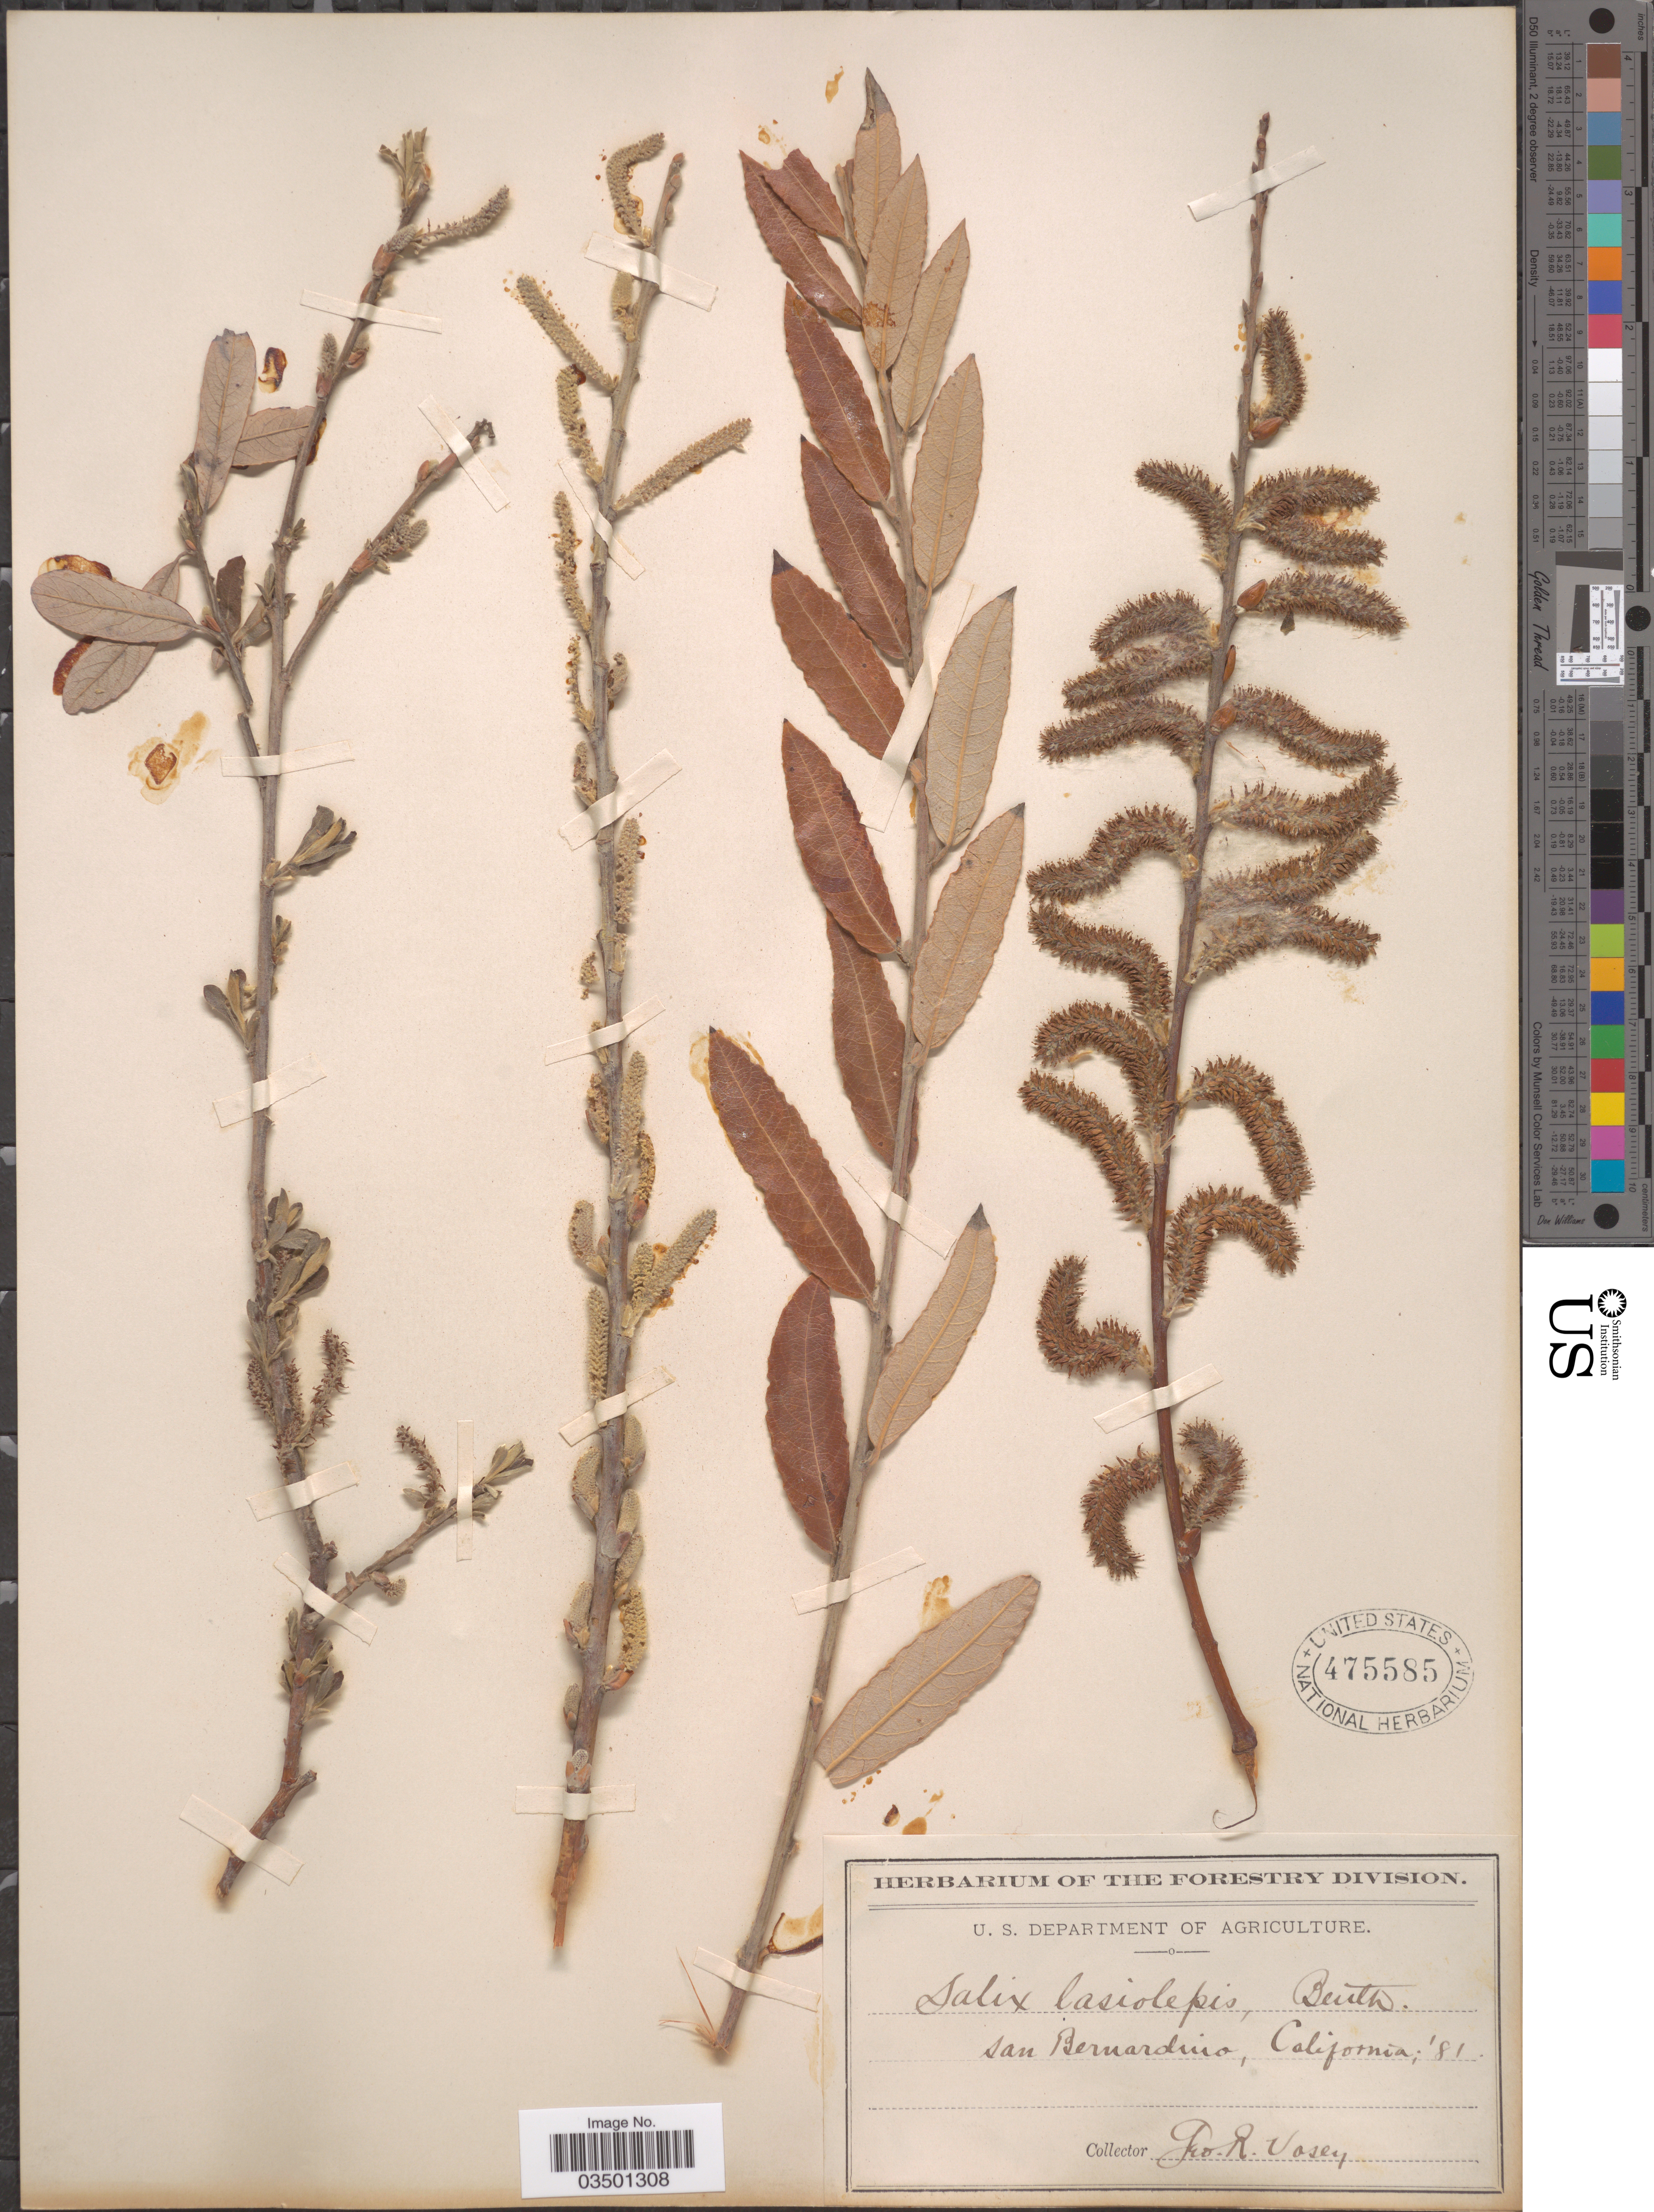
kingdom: Plantae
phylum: Tracheophyta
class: Magnoliopsida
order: Malpighiales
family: Salicaceae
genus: Salix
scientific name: Salix lasiolepis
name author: Benth.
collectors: G. R. Vasey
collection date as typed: Transcribed d/m/y: //81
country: United States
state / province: California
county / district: San Bernardino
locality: San Bernardino.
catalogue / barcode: US 475585